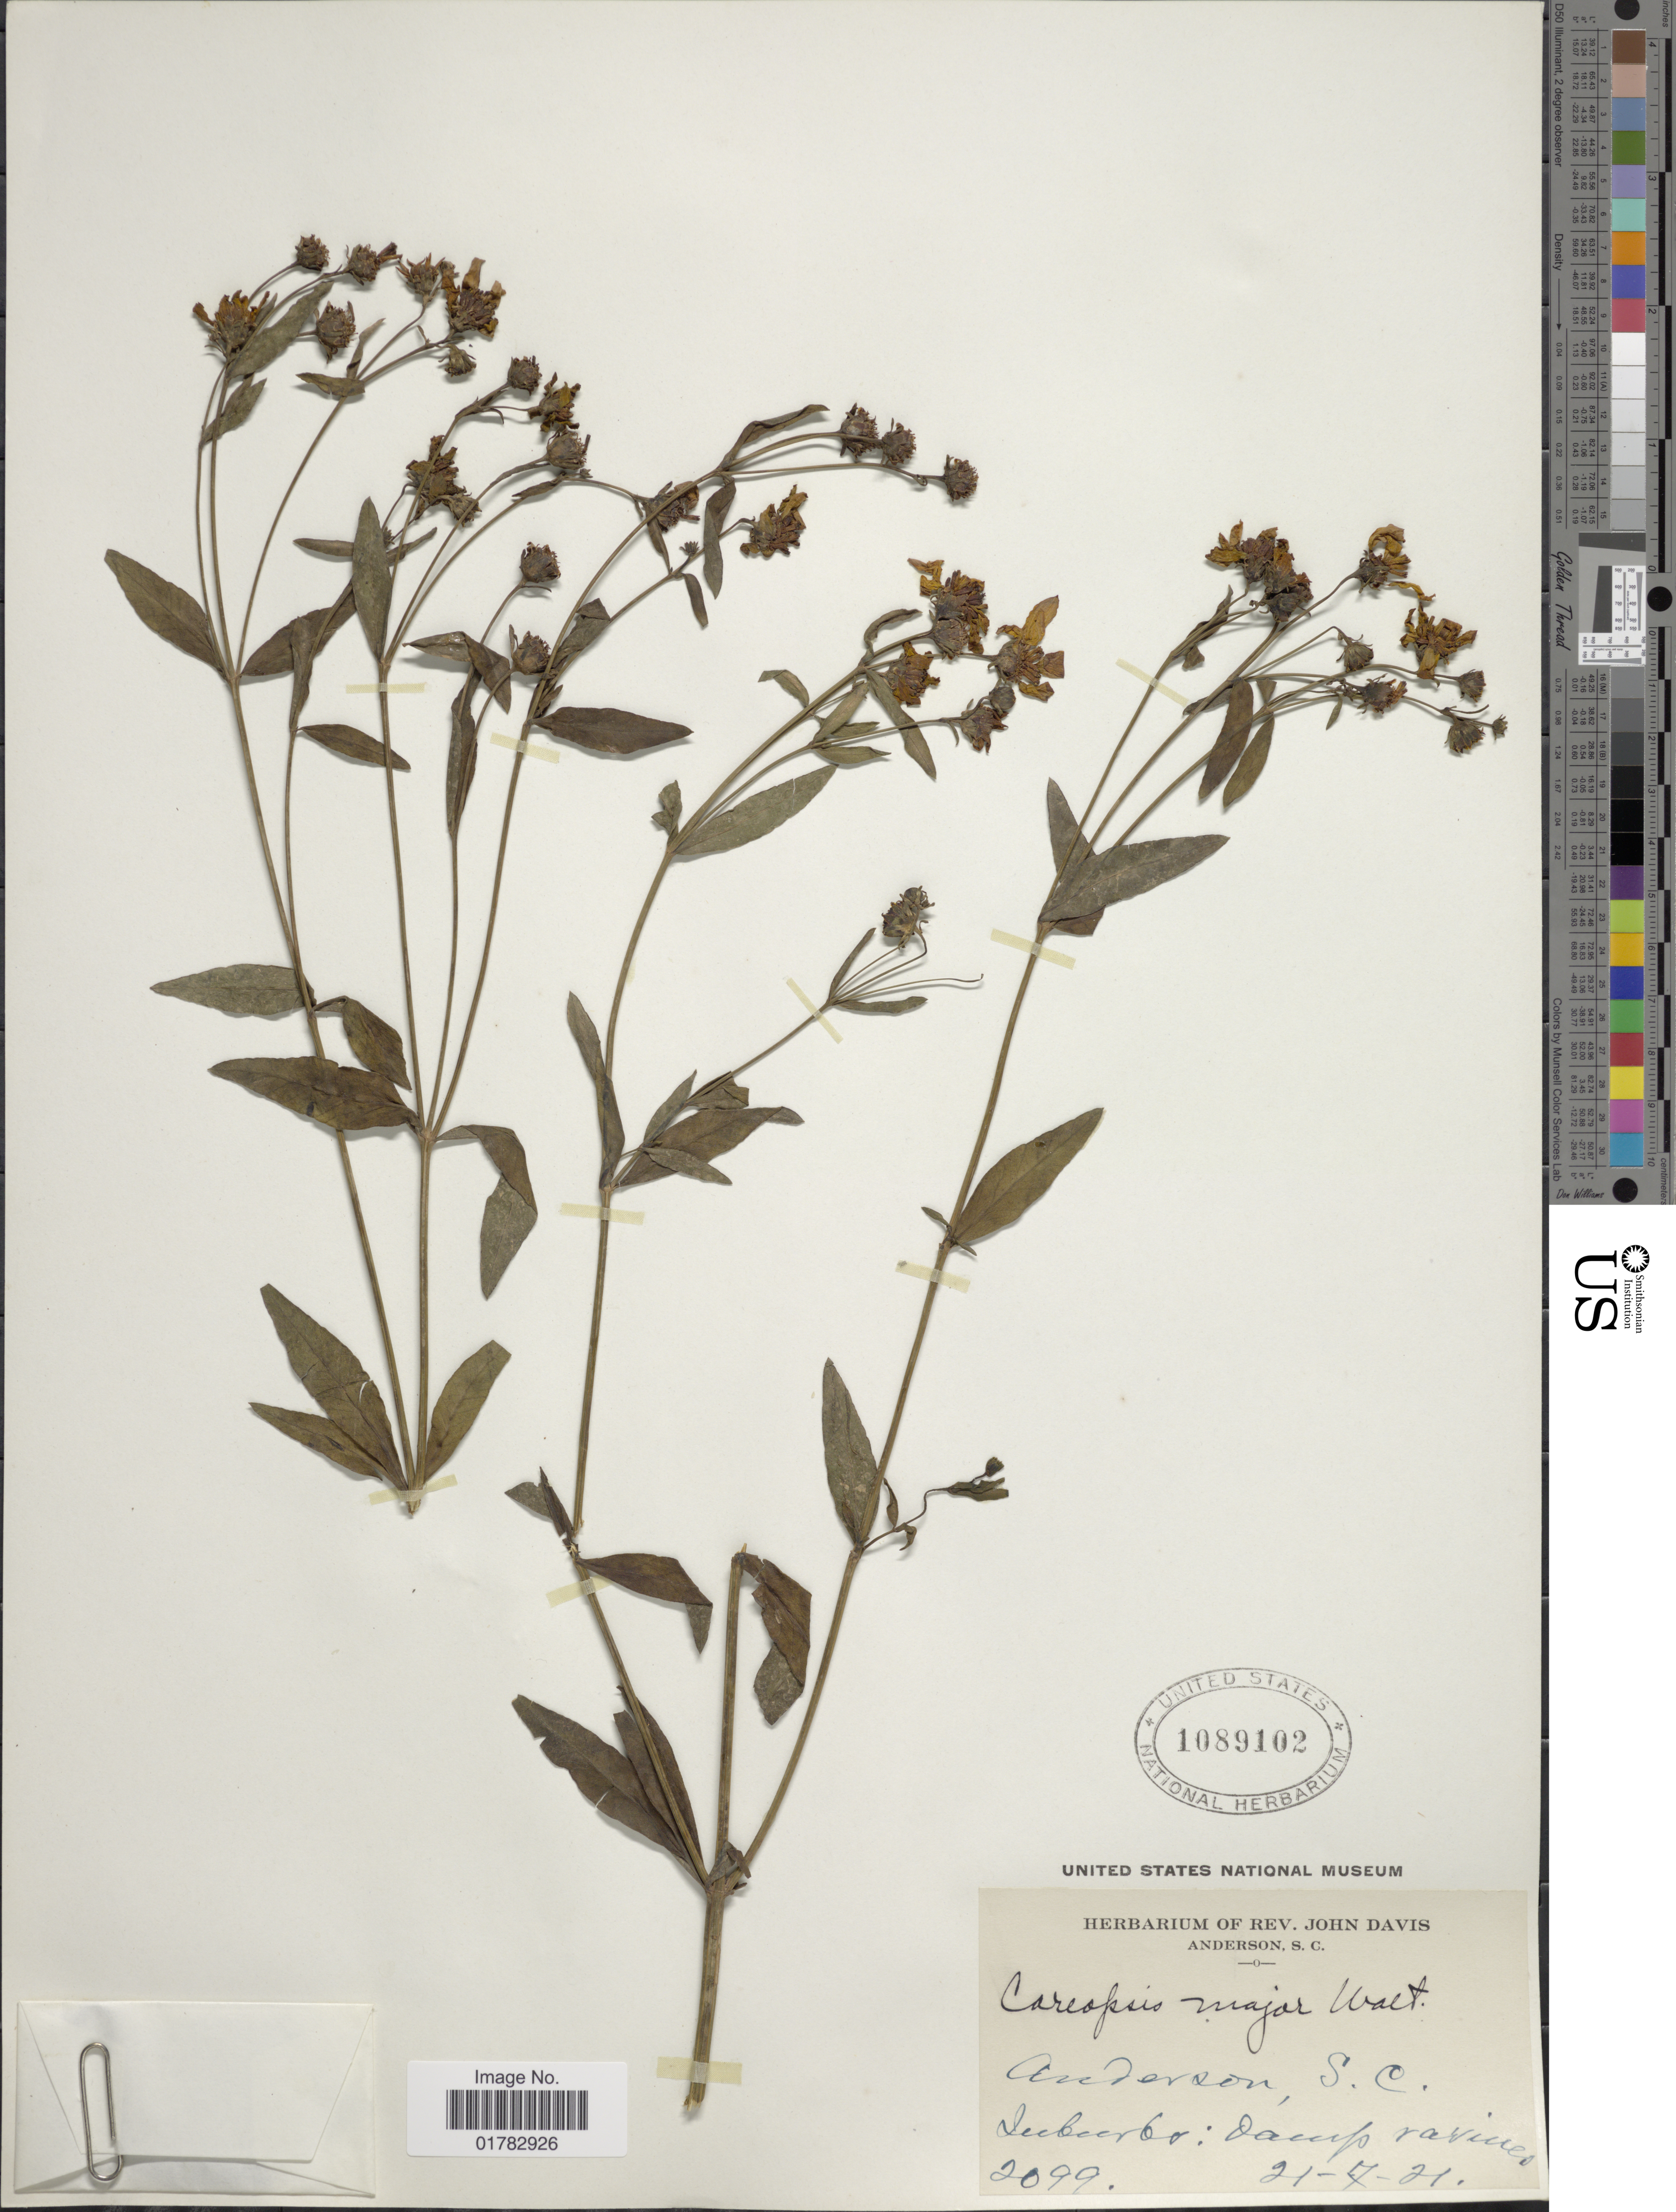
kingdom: Plantae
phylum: Tracheophyta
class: Magnoliopsida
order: Asterales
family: Asteraceae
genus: Coreopsis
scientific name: Coreopsis major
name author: Walter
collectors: ex herb. Rev. John Davis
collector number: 2099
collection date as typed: Transcribed d/m/y: 21/7/21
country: United States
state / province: South Carolina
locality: Anderson, Suburbs: Damp ravines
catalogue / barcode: US 1089102